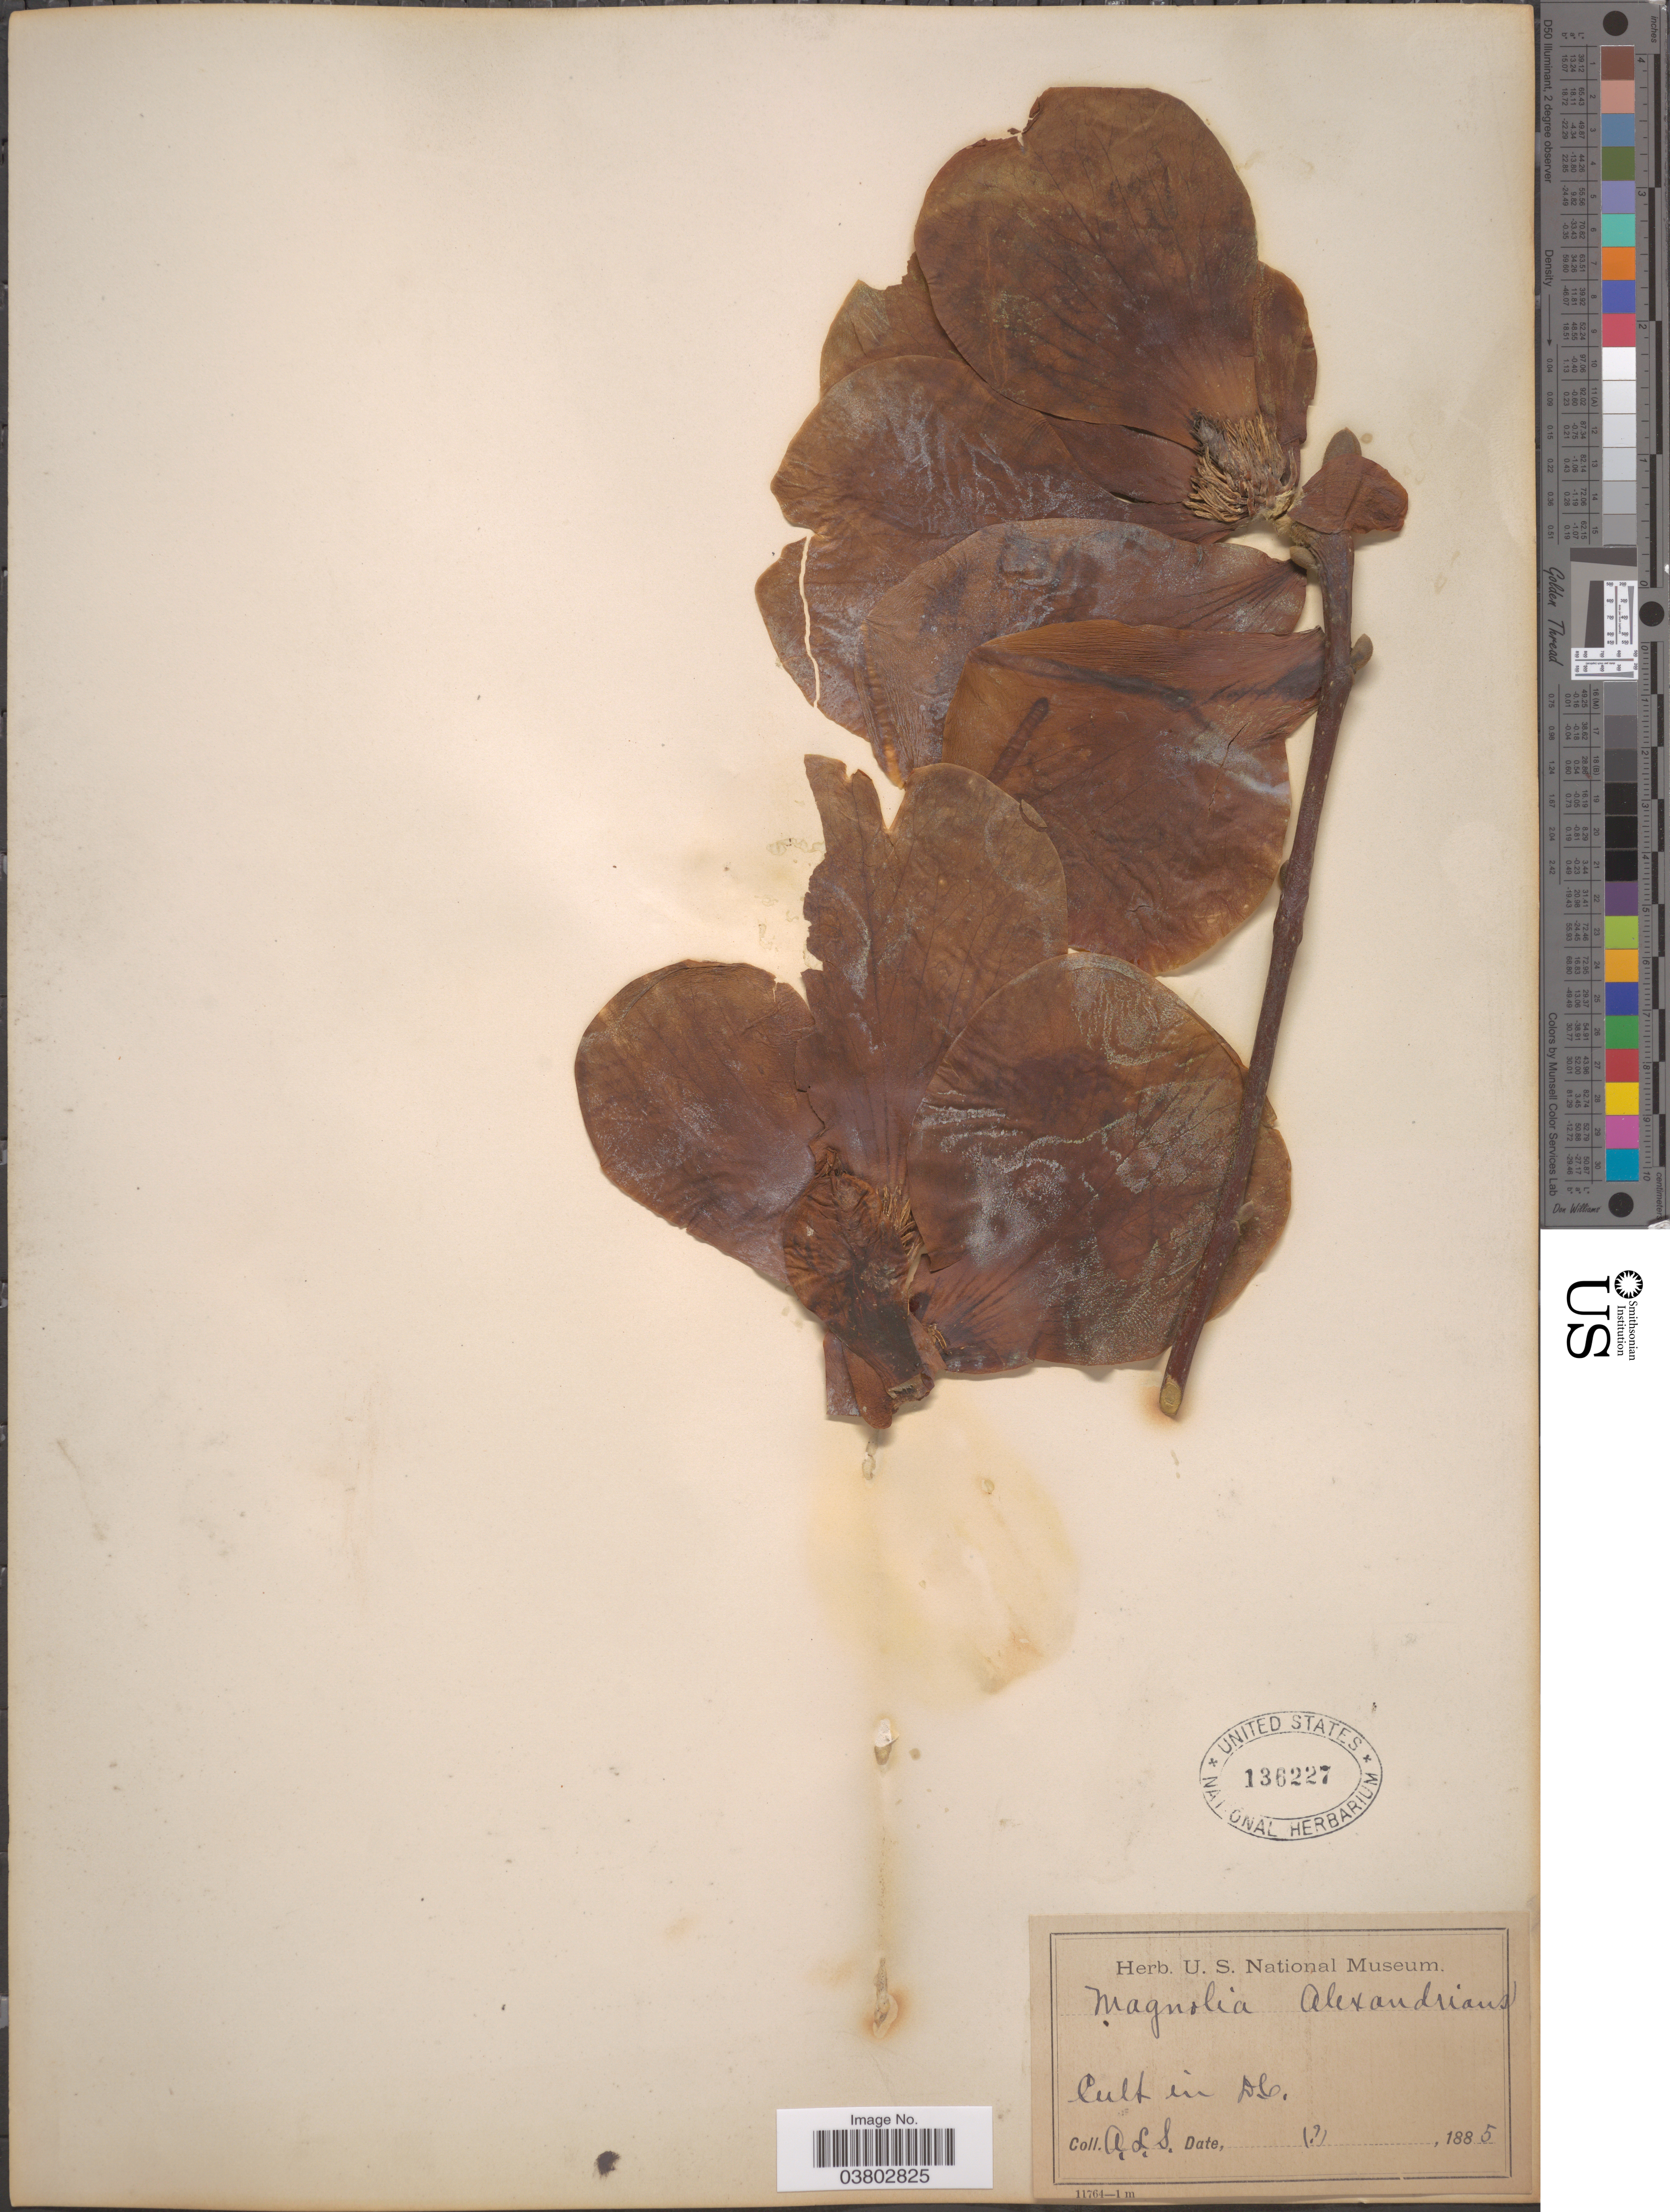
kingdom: Plantae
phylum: Tracheophyta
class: Magnoliopsida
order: Magnoliales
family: Magnoliaceae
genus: Magnolia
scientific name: Magnolia alexandrina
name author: Hort. ex Steud.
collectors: A. L. S.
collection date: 1885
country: United States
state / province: District of Columbia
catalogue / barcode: US 136227